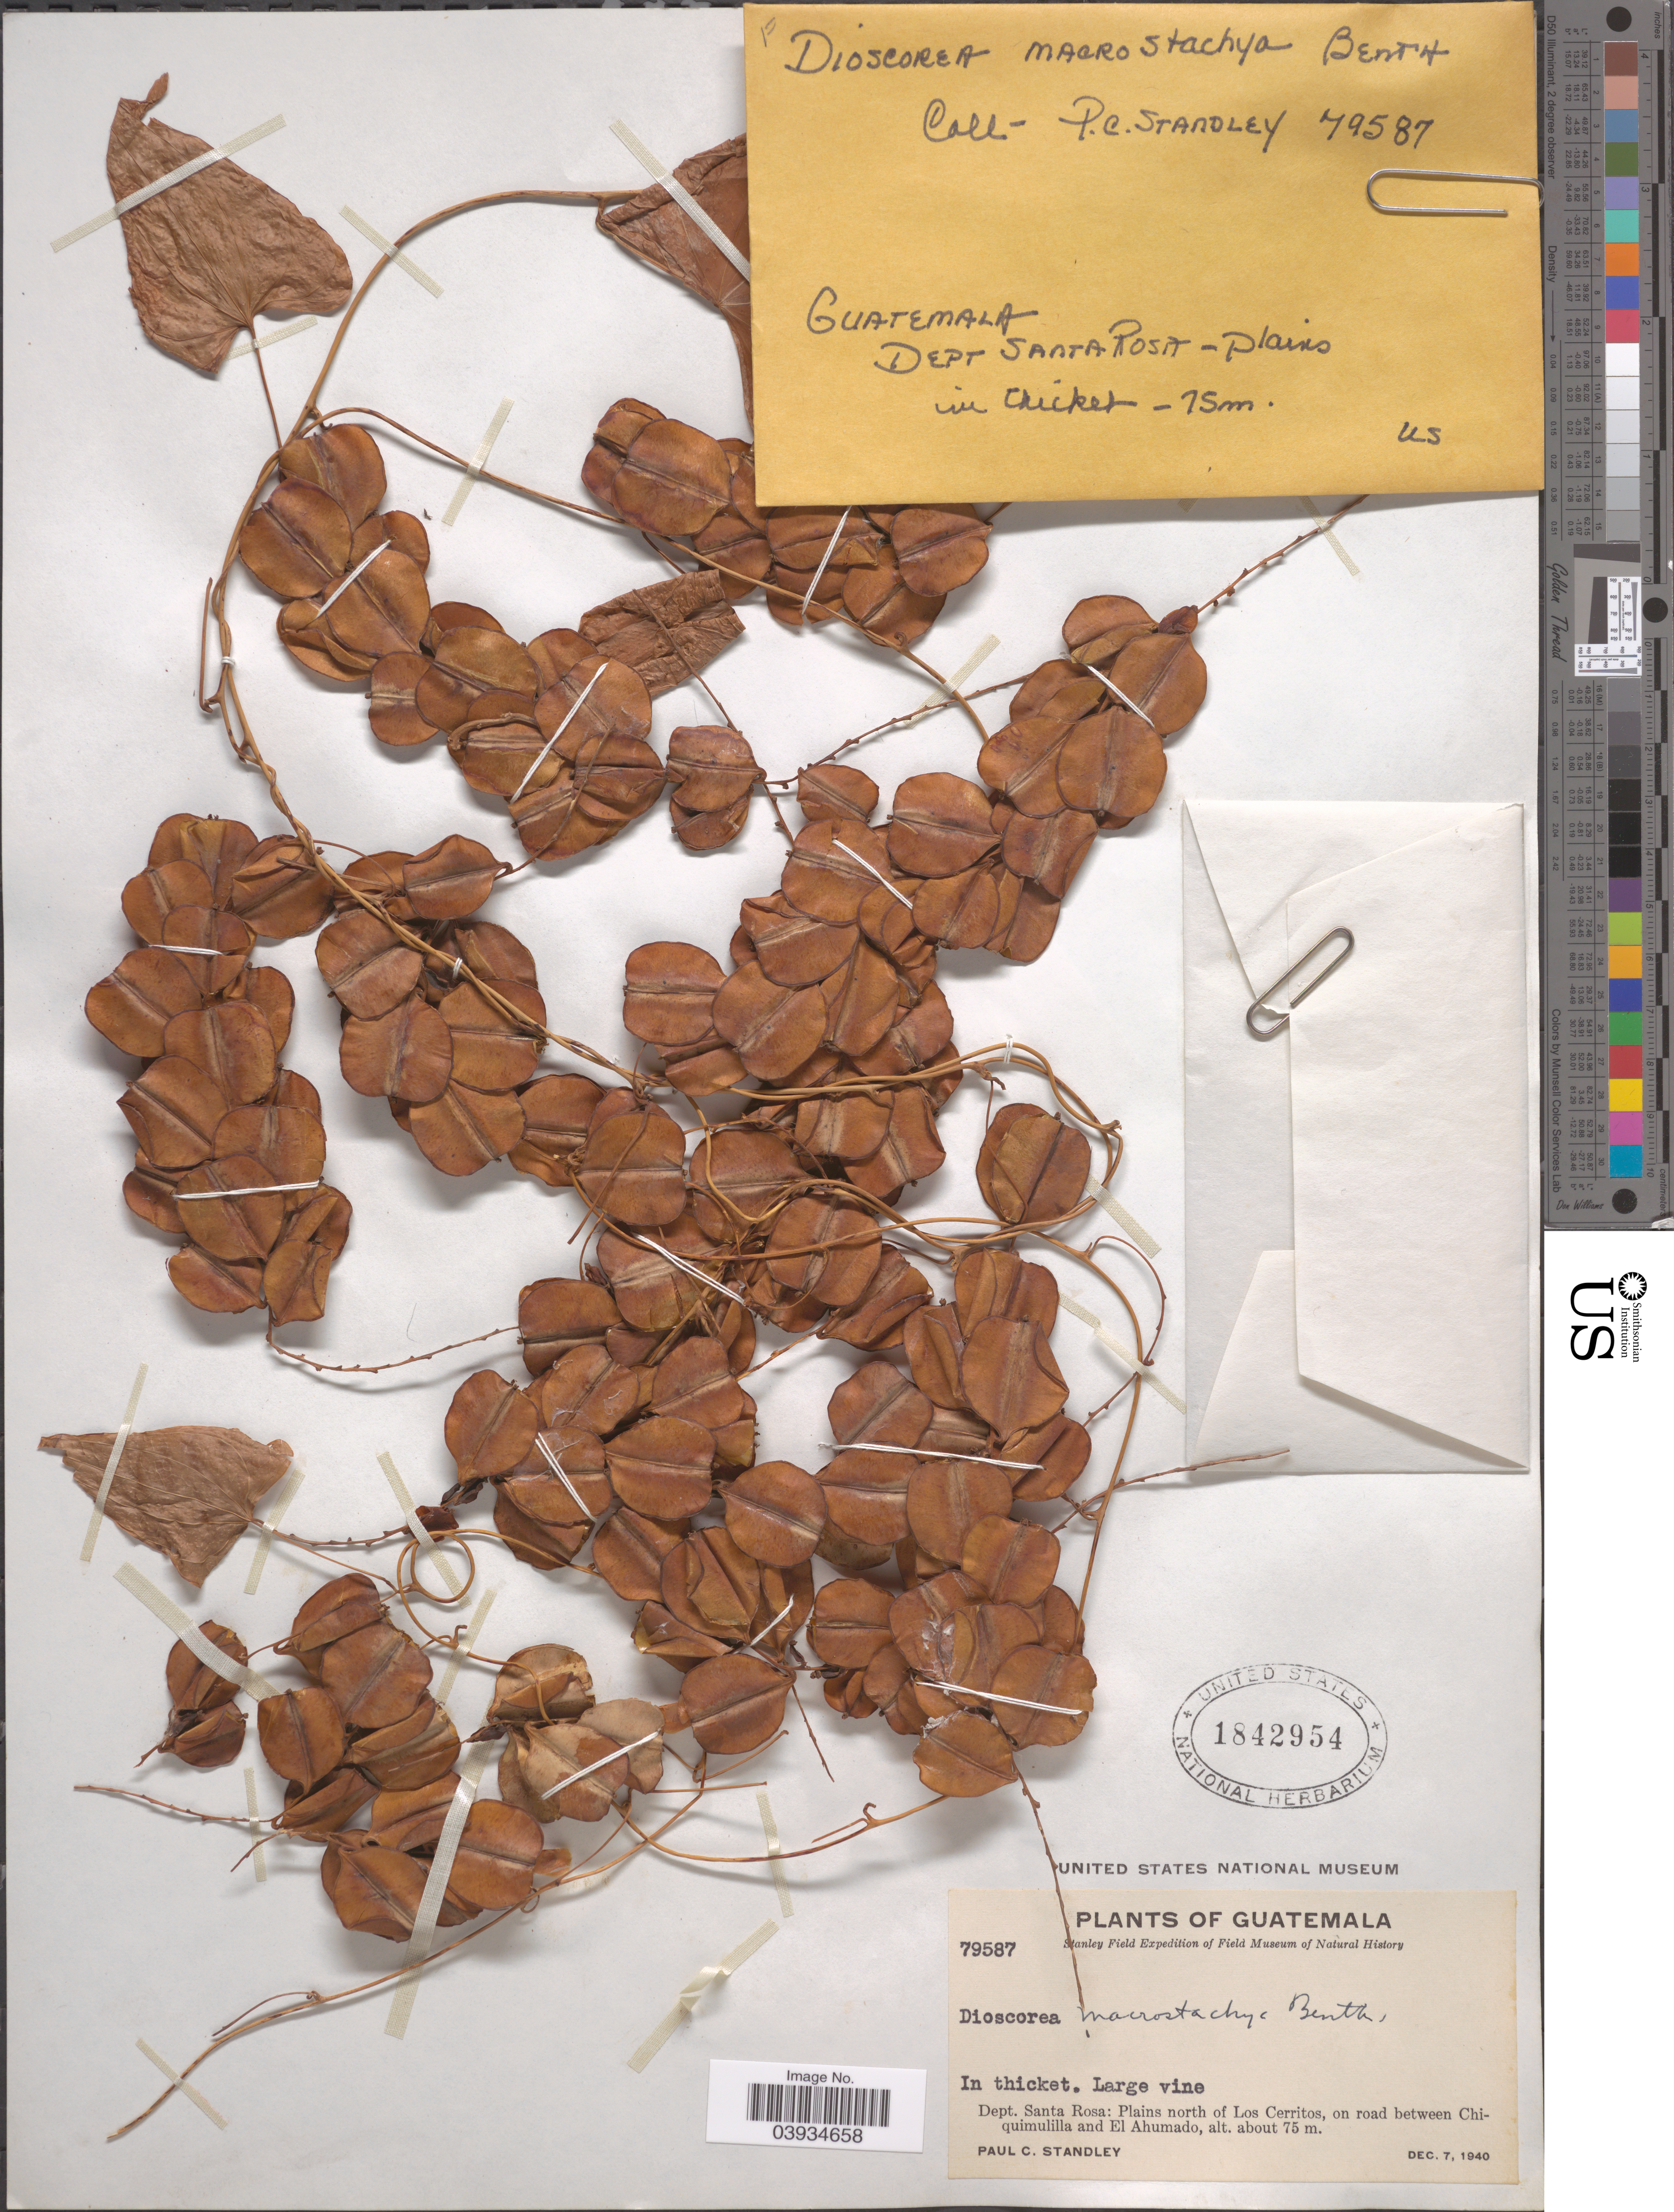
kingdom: Plantae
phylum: Tracheophyta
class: Liliopsida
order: Dioscoreales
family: Dioscoreaceae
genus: Dioscorea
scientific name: Dioscorea mexicana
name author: Scheidw.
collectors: P. C. Standley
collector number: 79587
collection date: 1940-12-07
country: Guatemala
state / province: Santa Rosa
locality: Dept. Santa Rosa: Plains north of Los Cerritos, on road between Chiquimulilla and El Ahumado.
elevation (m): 75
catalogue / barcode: US 1842954